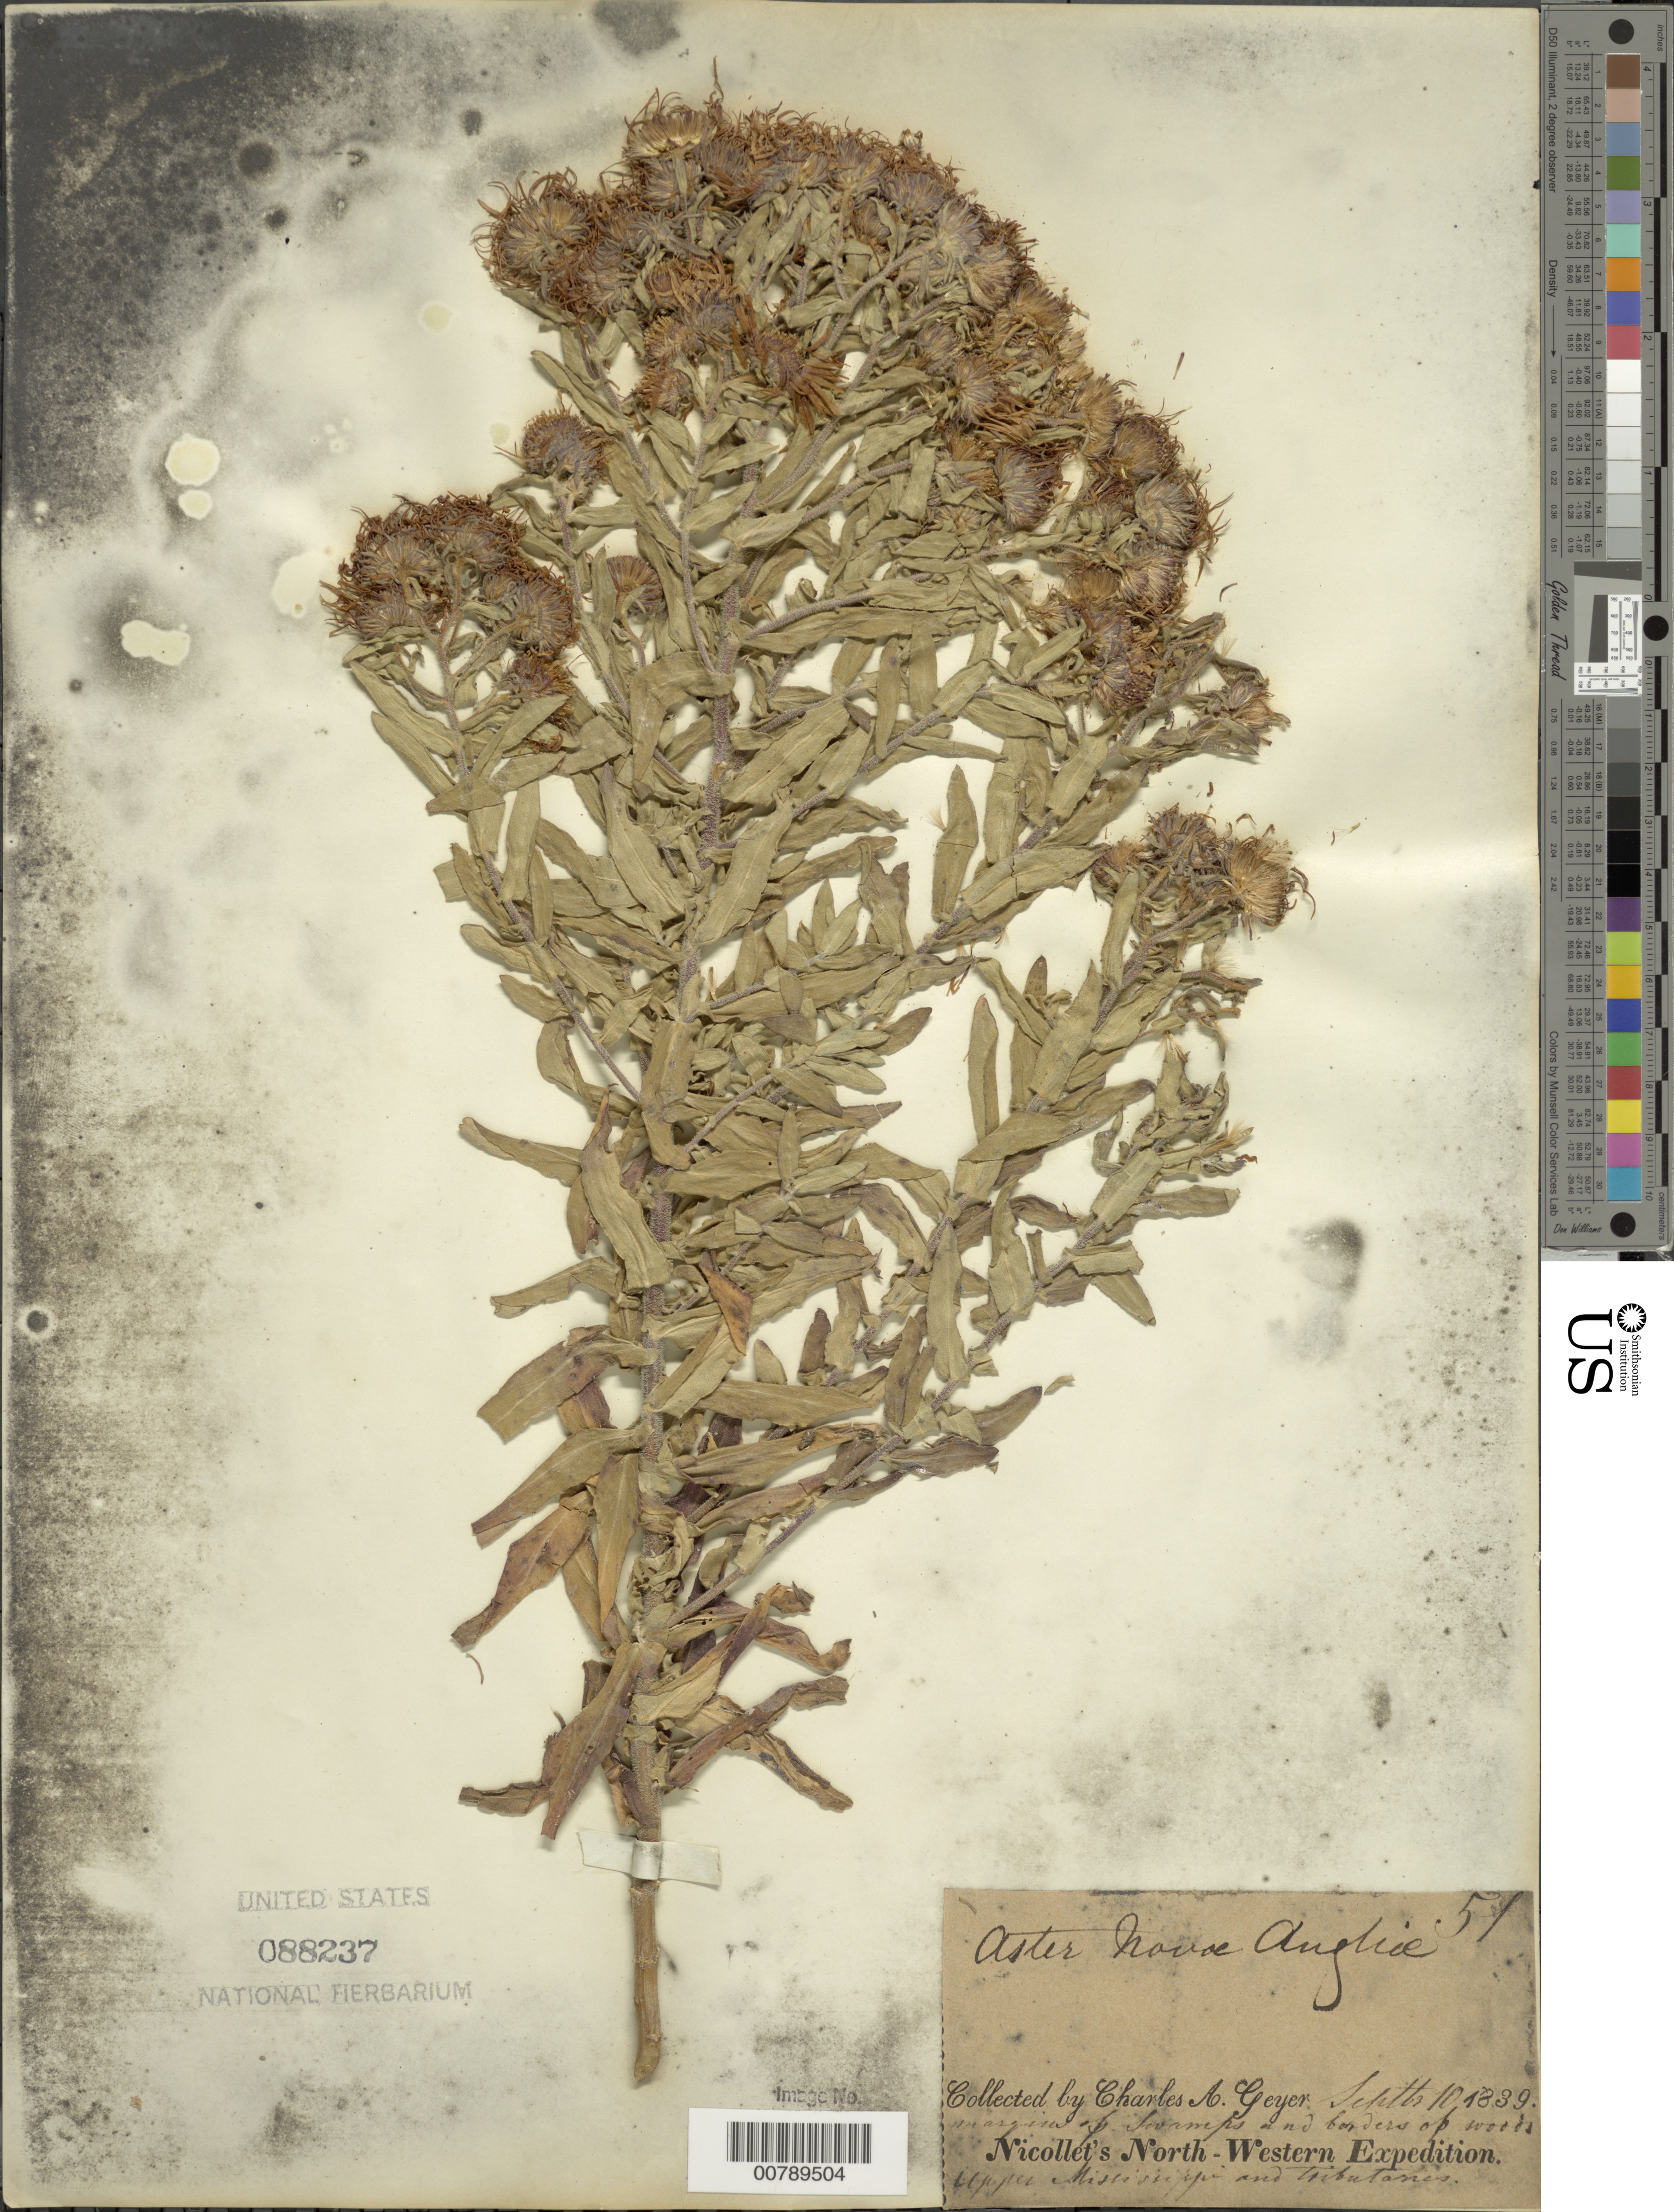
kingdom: Plantae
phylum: Tracheophyta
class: Magnoliopsida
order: Asterales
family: Asteraceae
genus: Symphyotrichum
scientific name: Symphyotrichum novae-angliae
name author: (L.) G.L. Nesom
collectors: C. A. Geyer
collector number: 51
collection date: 1839-09-10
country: United States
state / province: Mississippi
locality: Margins of swamps and birders of woods. Upper Mississippi and Tributanes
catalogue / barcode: US 88237